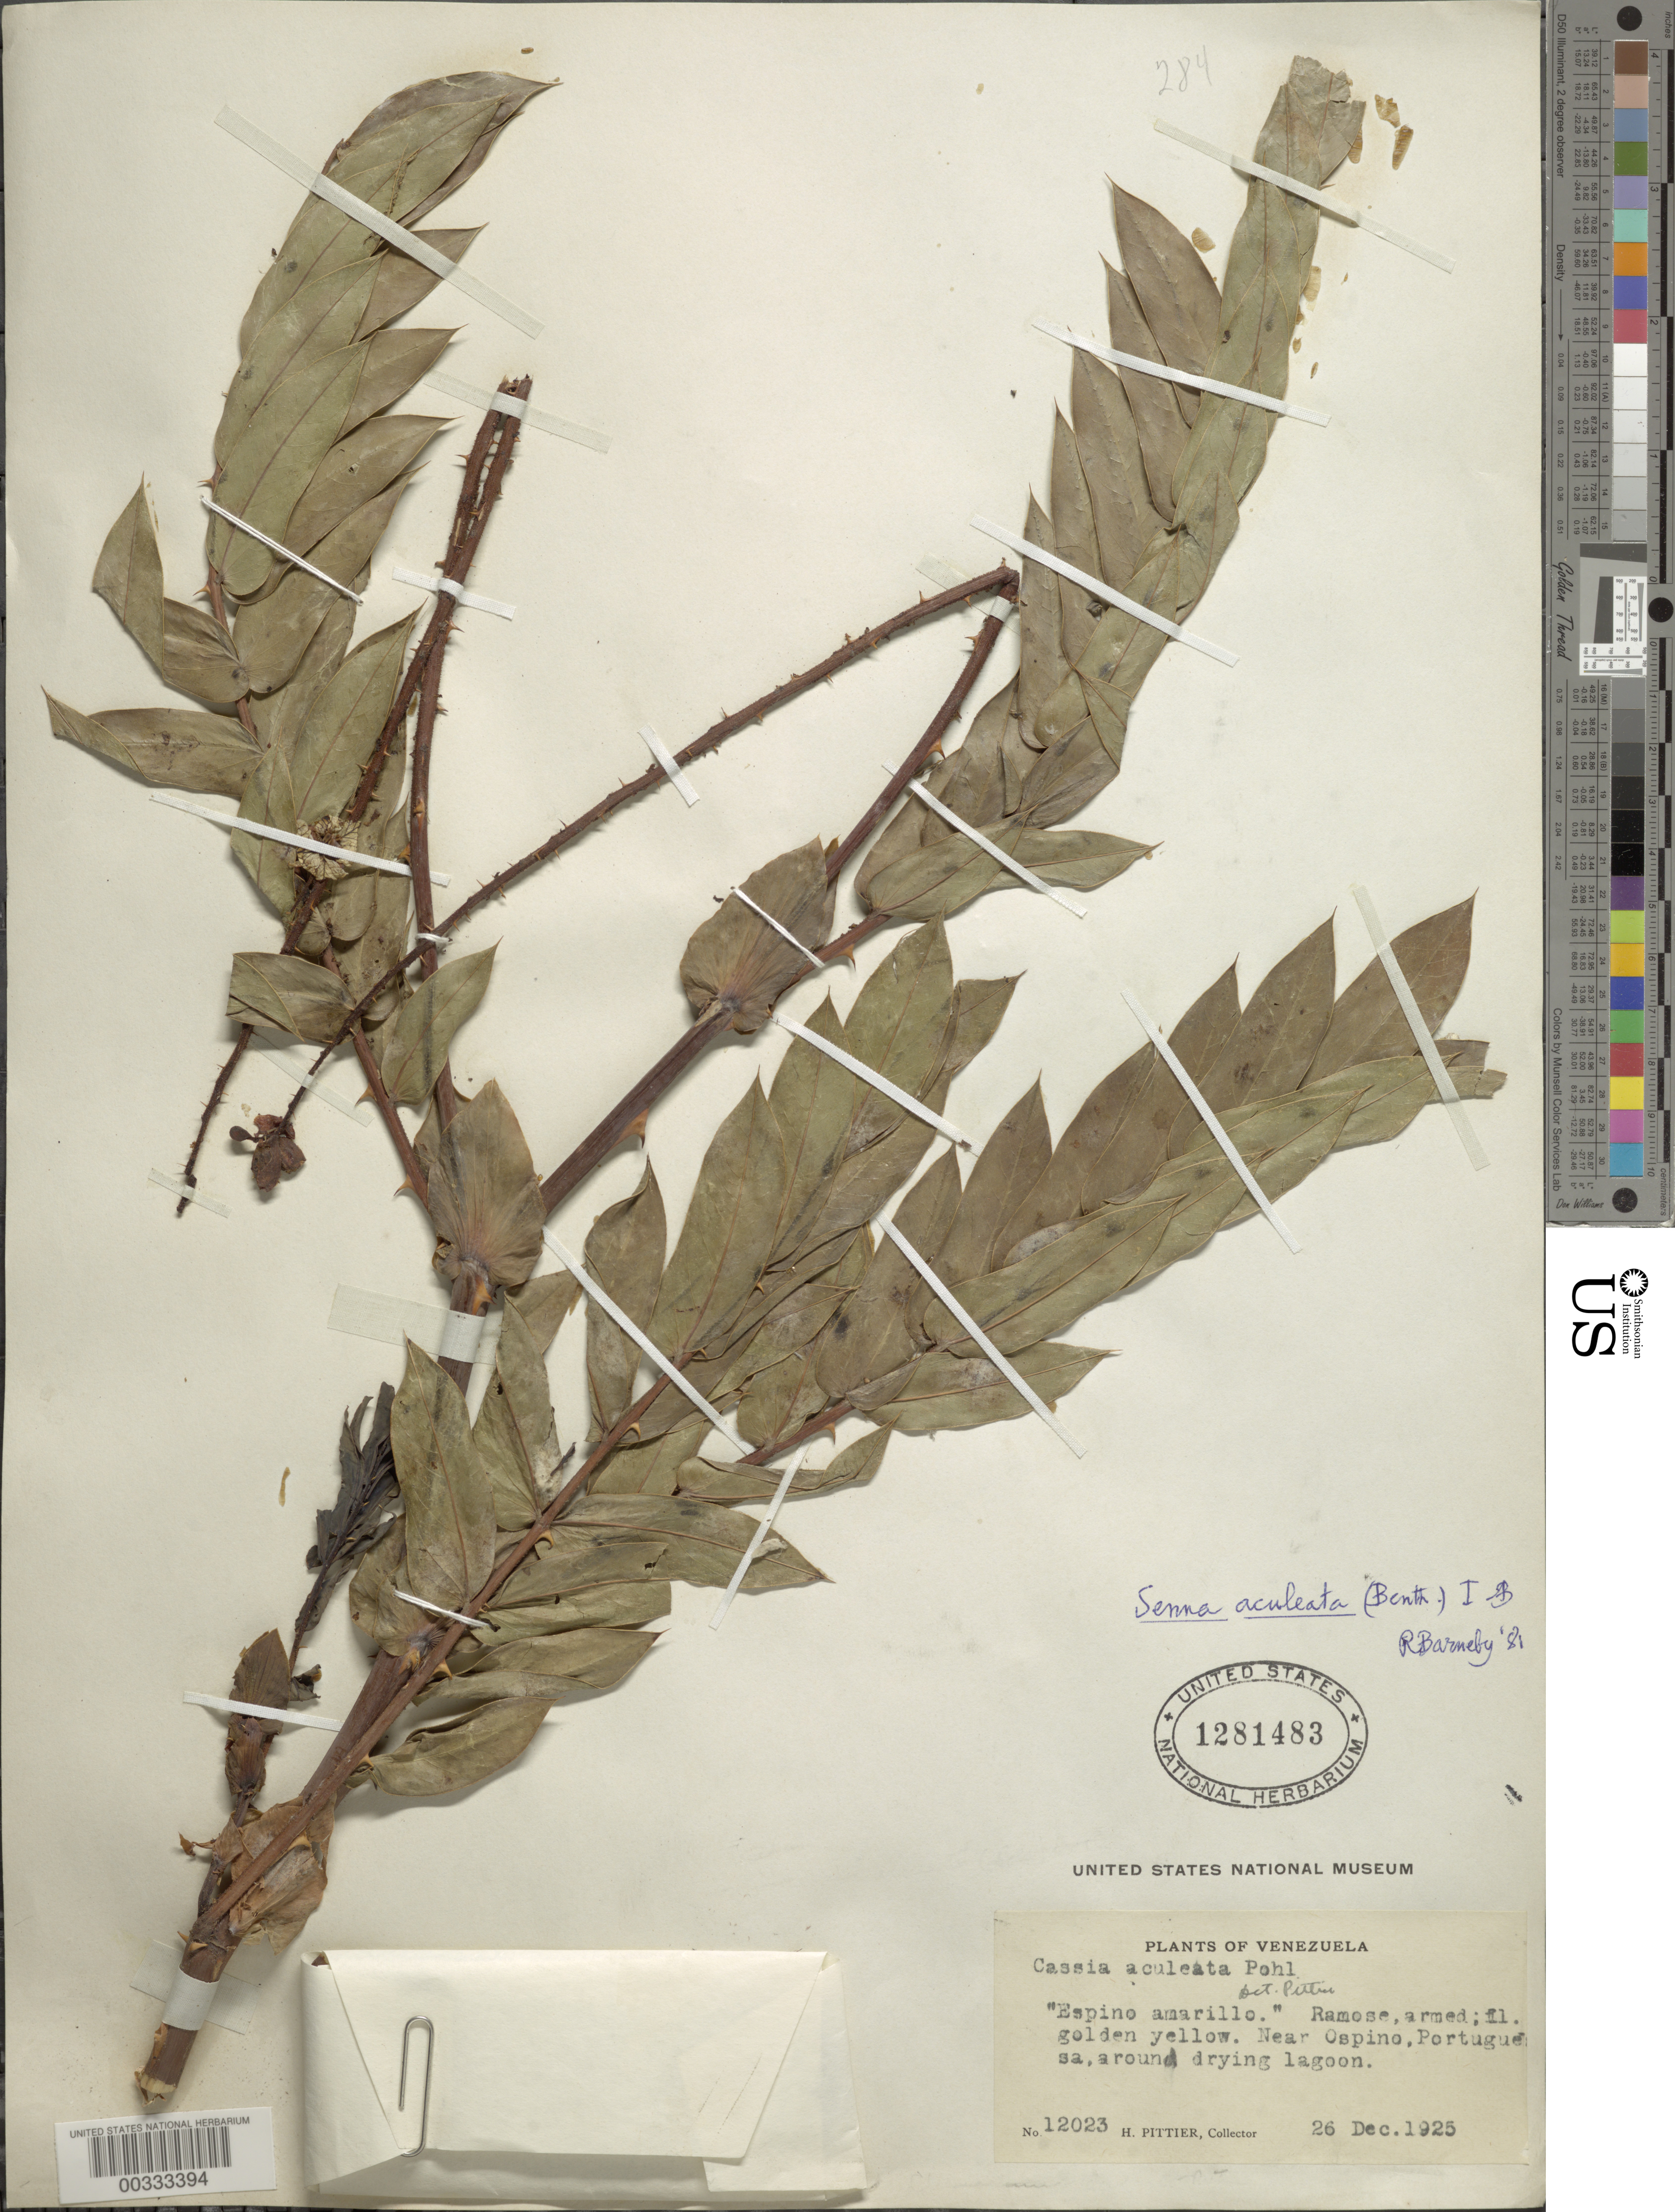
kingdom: Plantae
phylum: Tracheophyta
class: Magnoliopsida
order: Fabales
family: Fabaceae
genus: Senna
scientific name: Senna aculeata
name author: H.S. Irwin & Barneby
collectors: H. F. Pittier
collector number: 12023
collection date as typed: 26 Dec 1925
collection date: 1925-12-26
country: Venezuela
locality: Near ospino, portuguesa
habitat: Around drying lagoon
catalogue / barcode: US 1281483